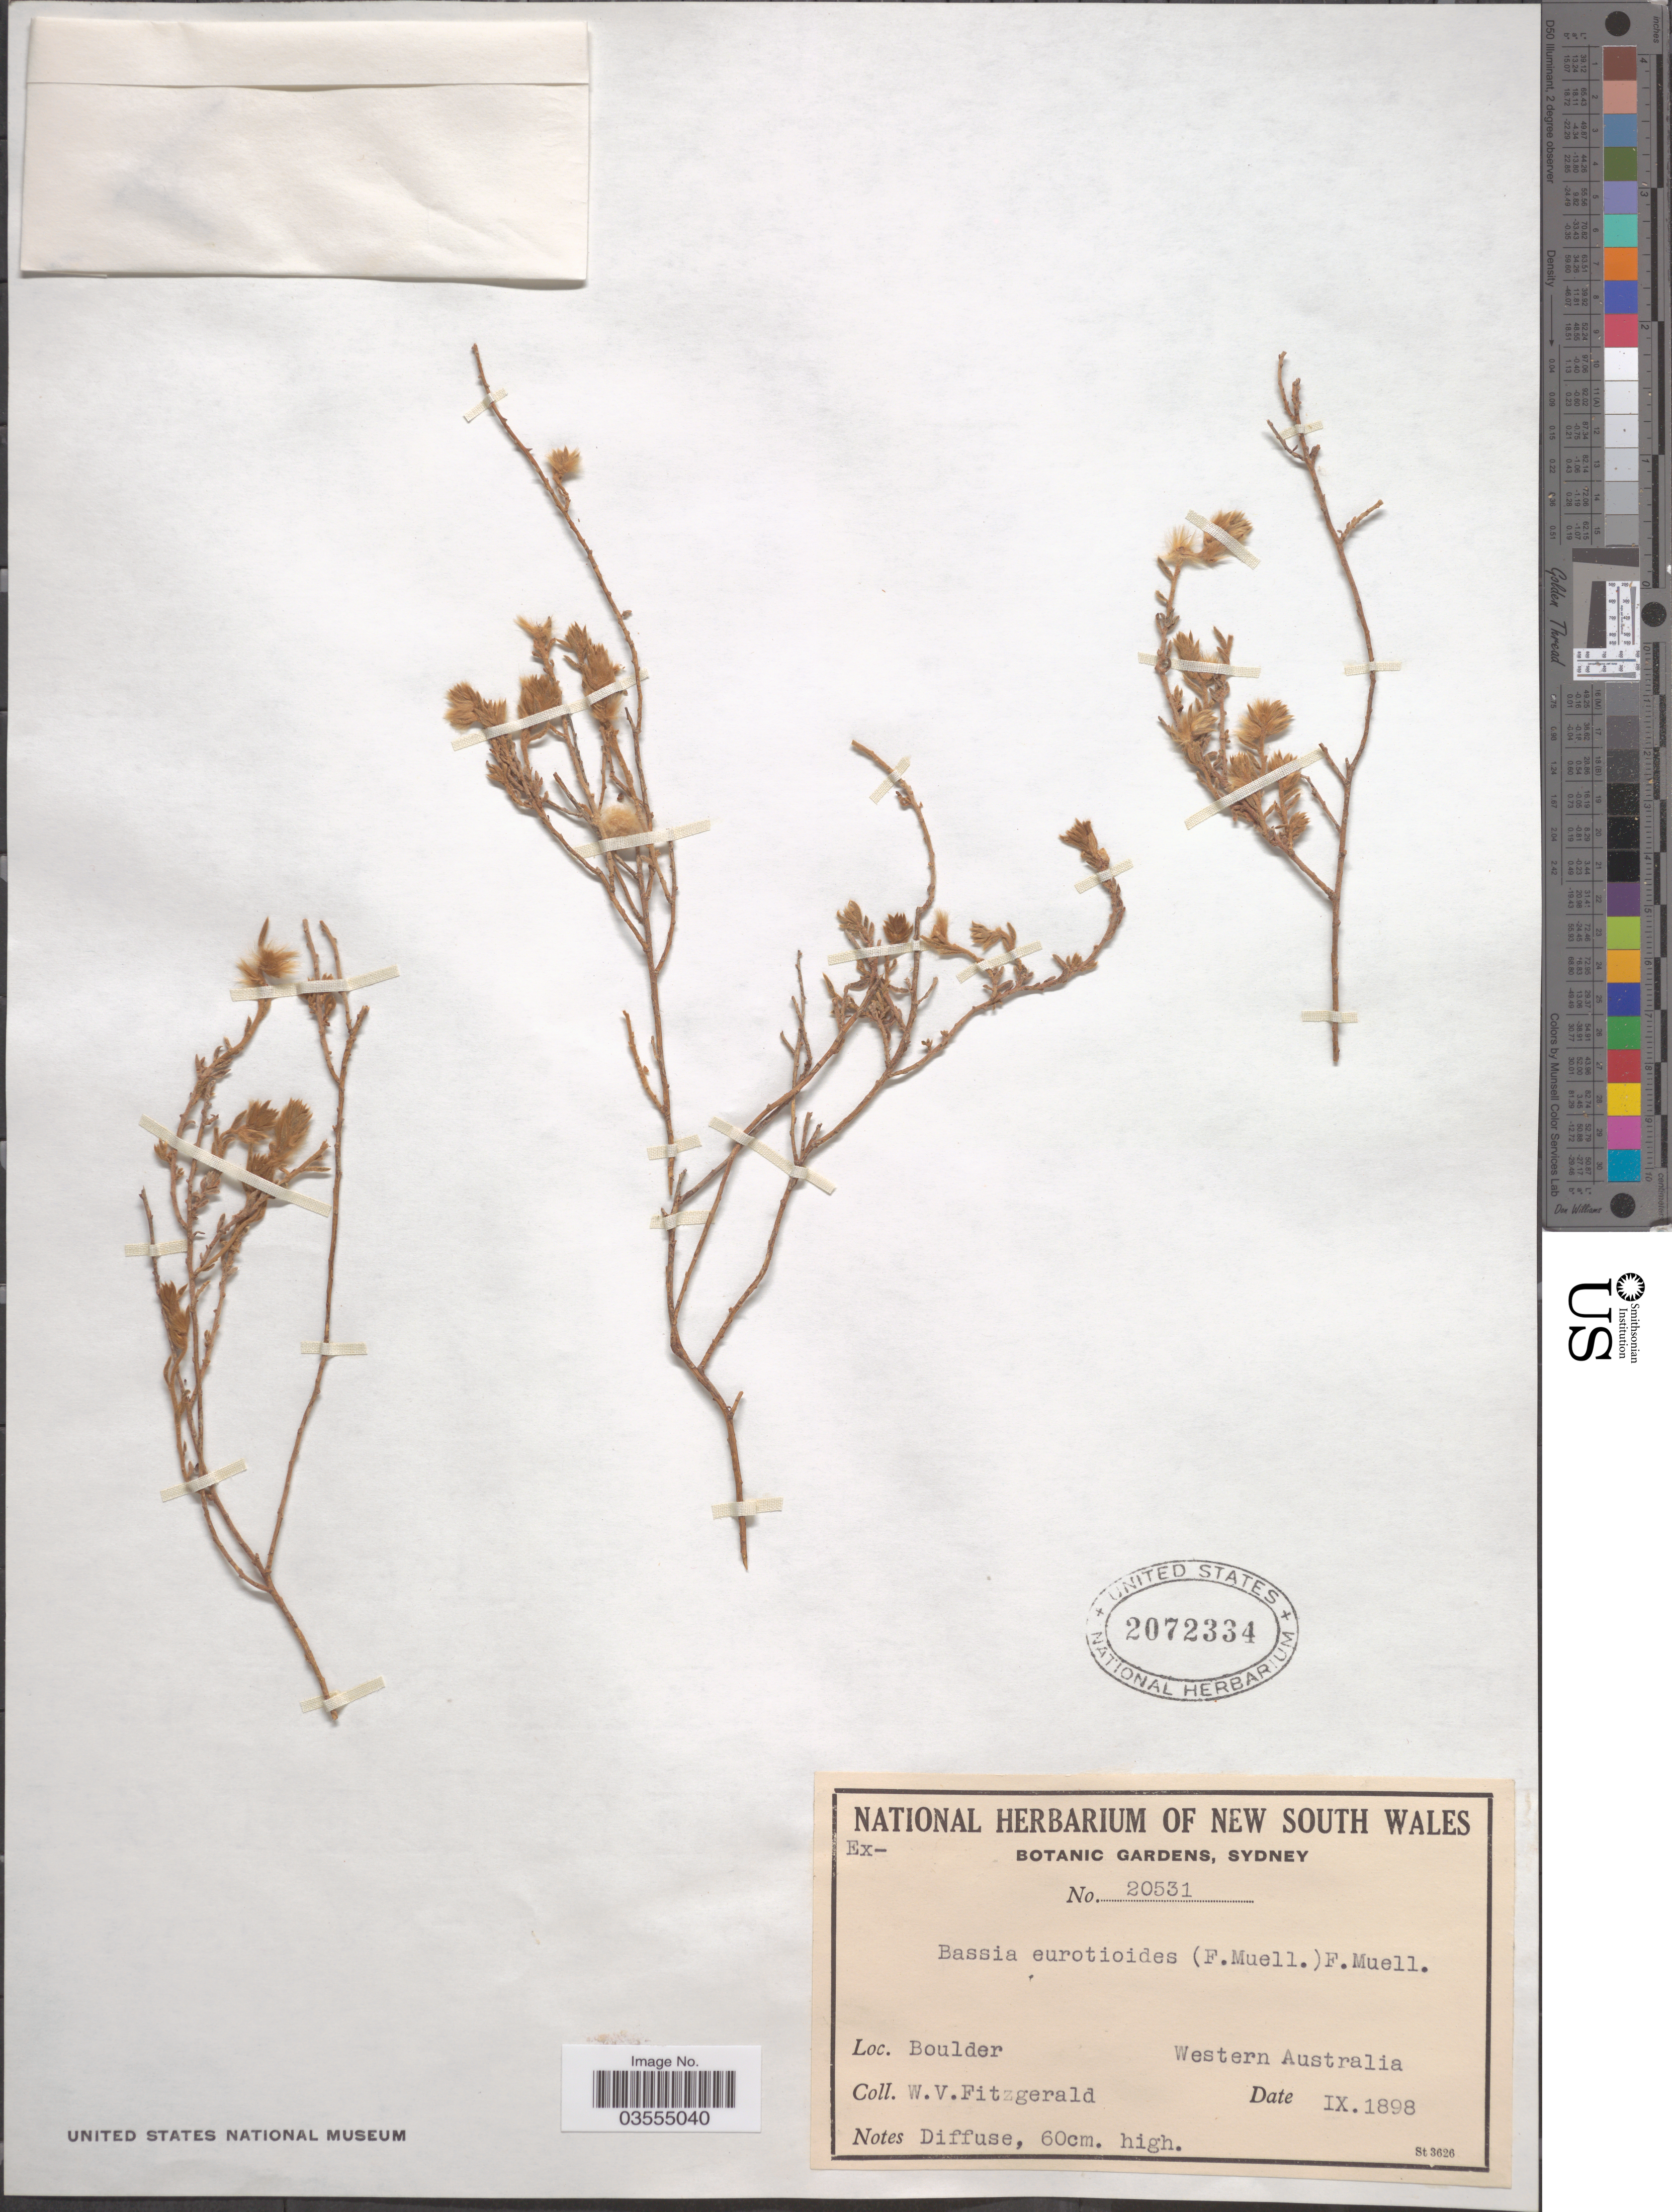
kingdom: Plantae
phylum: Tracheophyta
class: Magnoliopsida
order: Caryophyllales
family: Amaranthaceae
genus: Sclerolaena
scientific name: Sclerolaena eurotioides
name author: (F. Muell.) A.J. Scott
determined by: Wilson, Paul G.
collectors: W. Fitzgerald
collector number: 20531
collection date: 1898-09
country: Australia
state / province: Western Australia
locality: Boulder.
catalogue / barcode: US 2072334